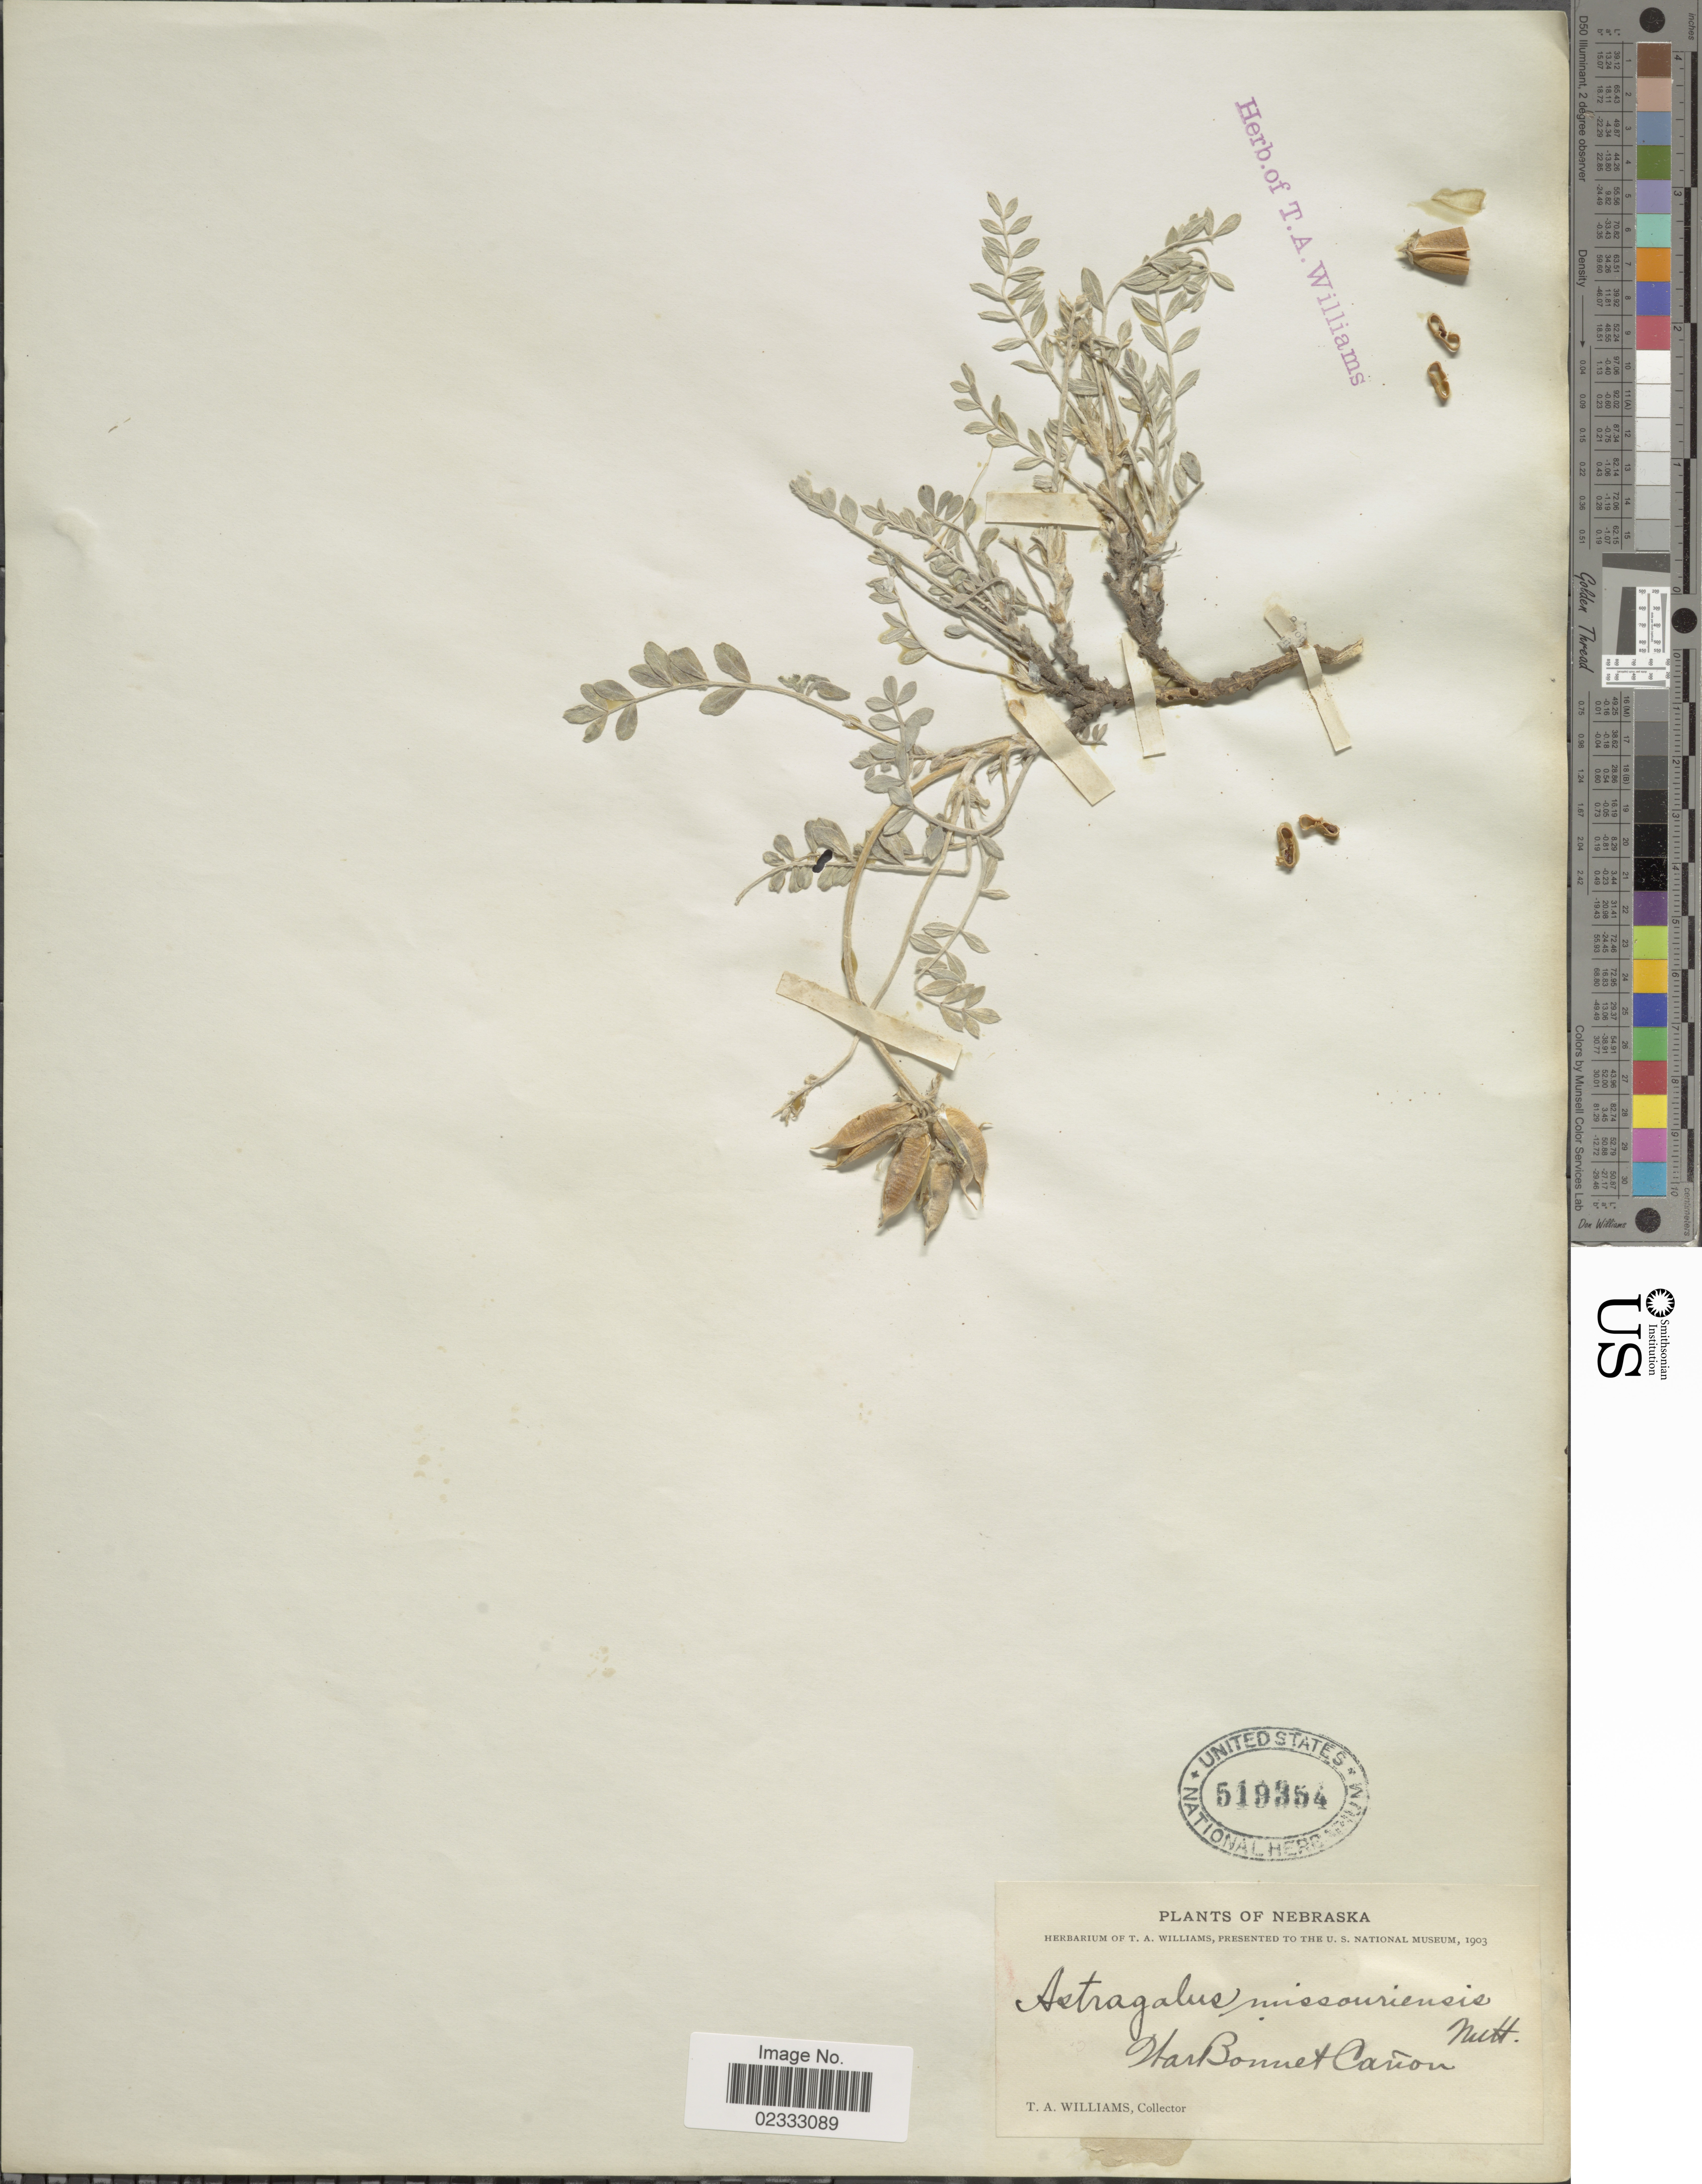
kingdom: Plantae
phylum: Tracheophyta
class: Magnoliopsida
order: Fabales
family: Fabaceae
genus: Astragalus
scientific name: Astragalus missouriensis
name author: Nutt.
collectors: T. A. Williams (herbarium)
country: United States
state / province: Nebraska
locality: Nebraska,Hart Bonnet canon.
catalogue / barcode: US 519354